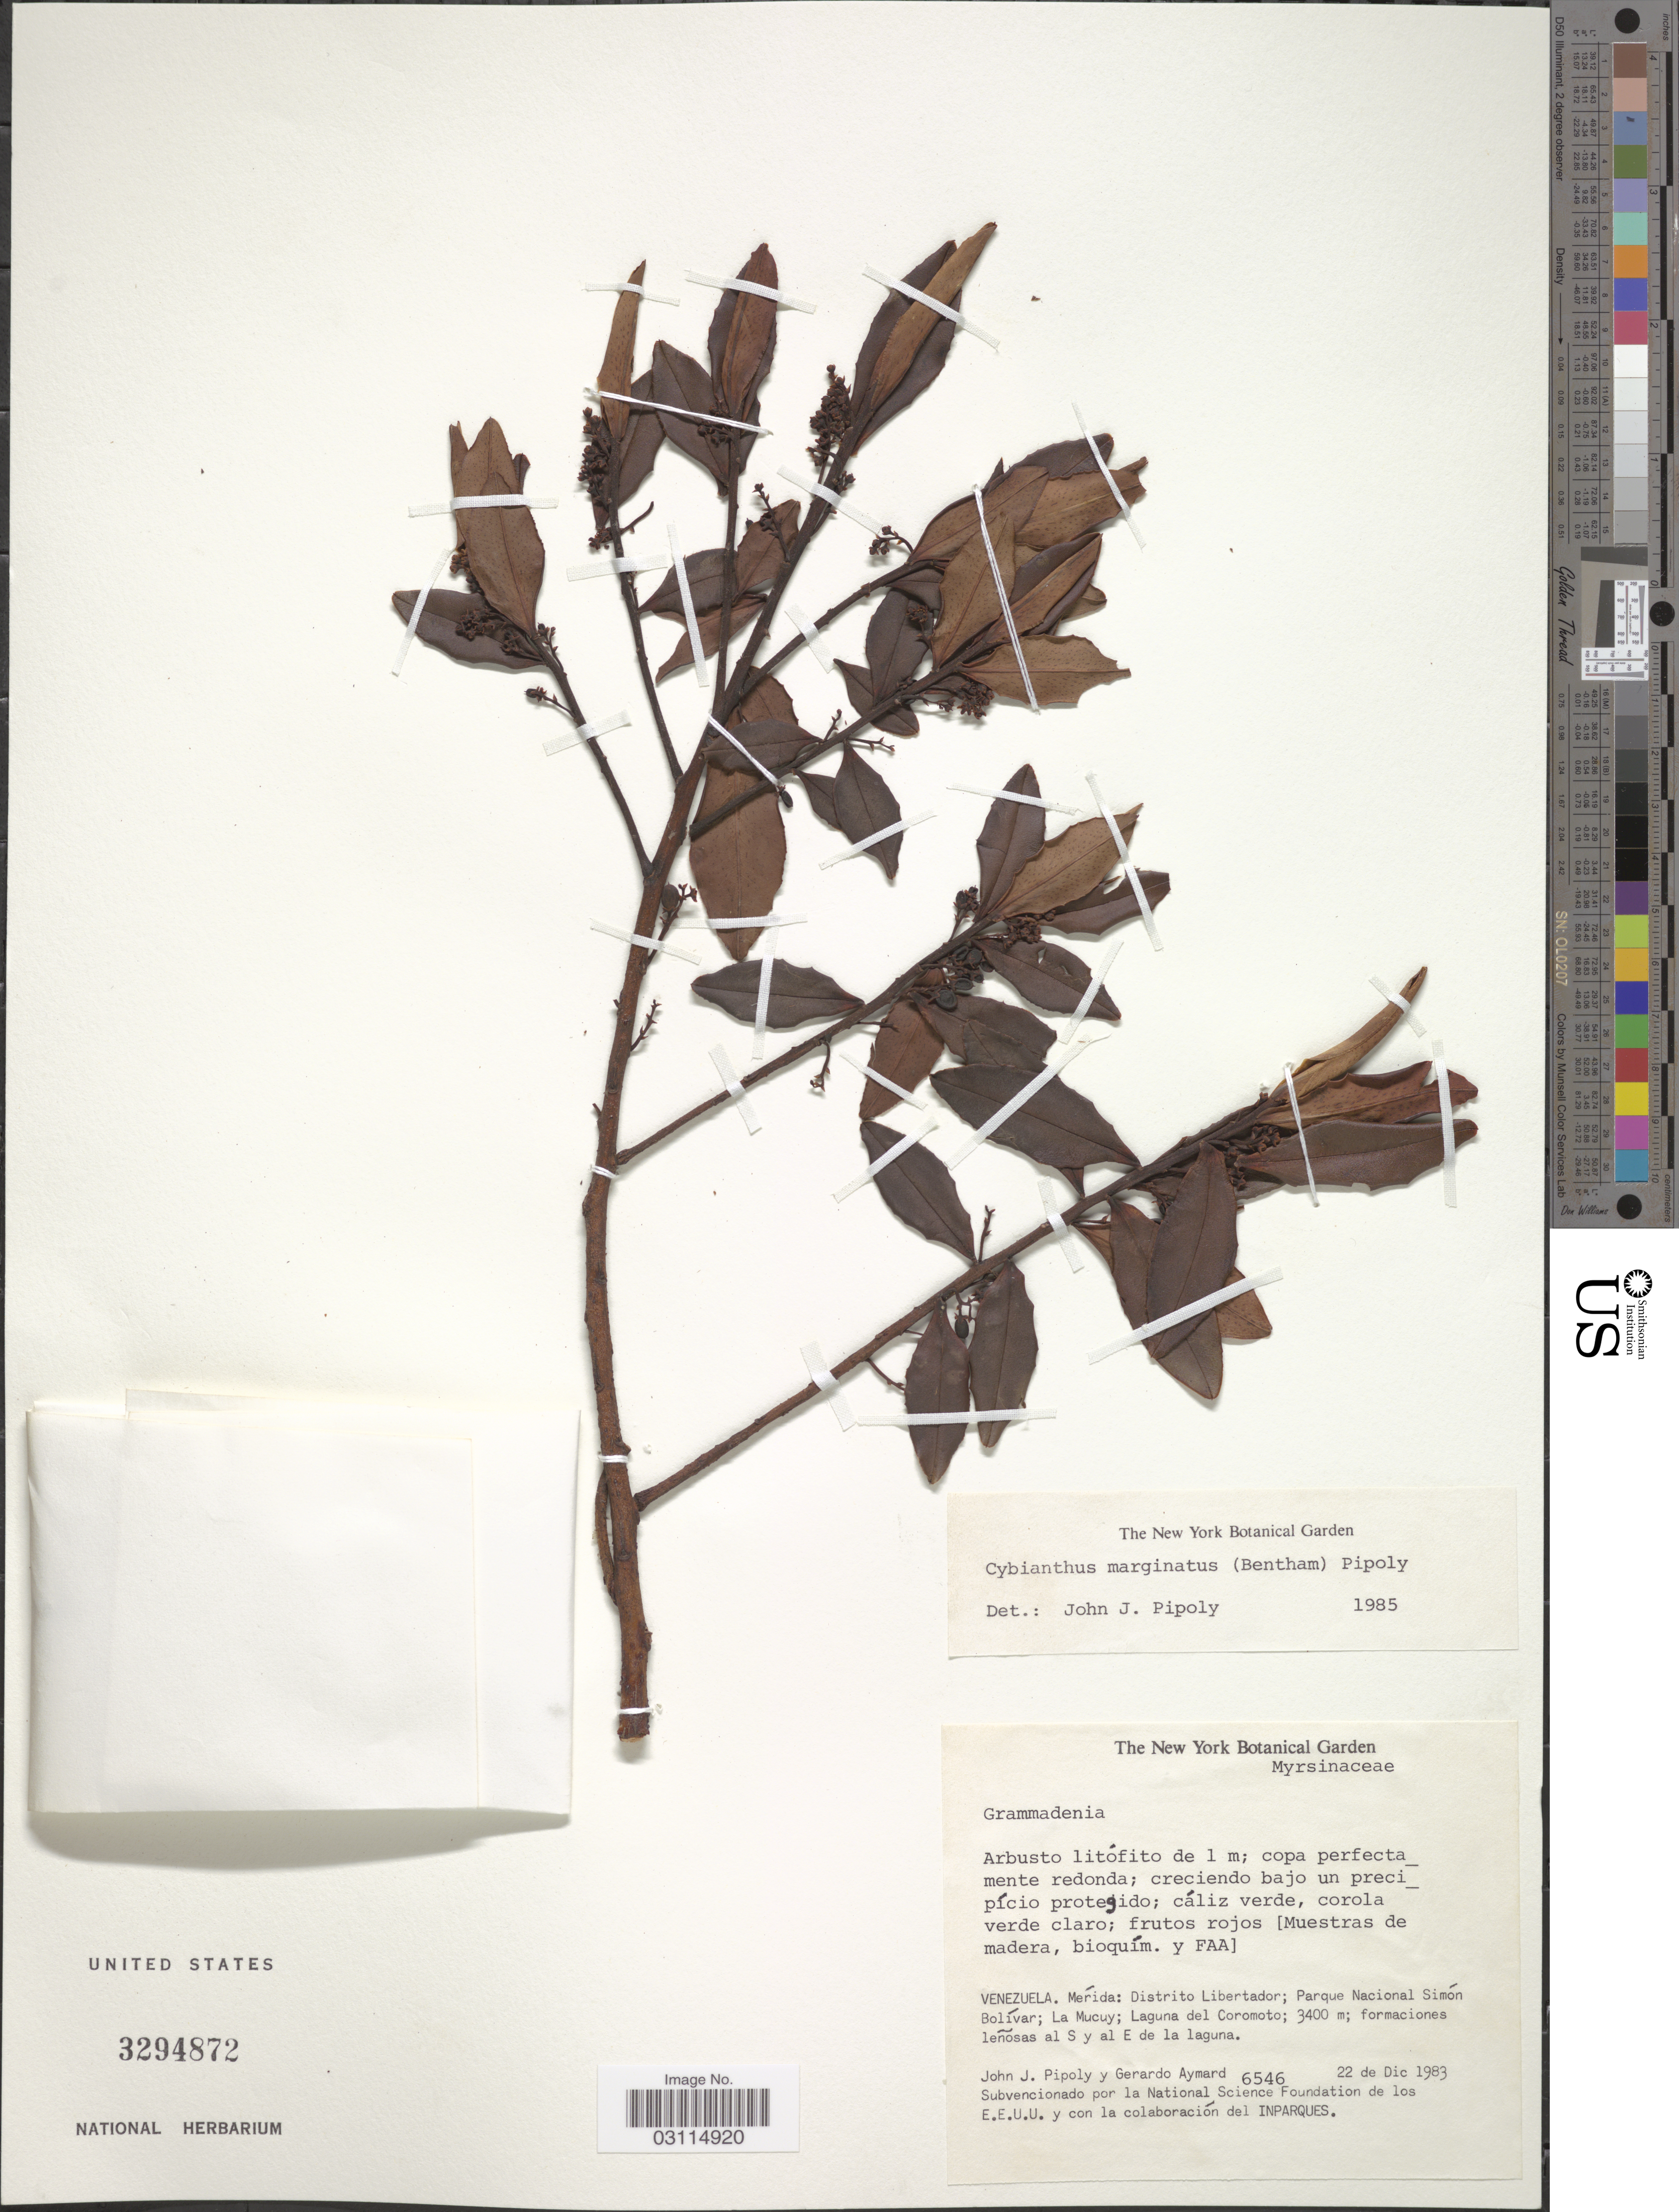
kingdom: Plantae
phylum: Tracheophyta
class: Magnoliopsida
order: Ericales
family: Primulaceae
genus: Cybianthus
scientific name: Cybianthus marginatus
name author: (Benth.) Pipoly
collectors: J. J. Pipoly & G. A. Aymard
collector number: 6546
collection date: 1983-12-22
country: Venezuela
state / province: Mérida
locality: Distrito Libertador; Parque Nacional Simón Bolívar; La Mucuy; Laguna del Coromoto. Formaciones leñosas al S y al E de la laguna.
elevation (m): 3400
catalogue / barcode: US 3294872